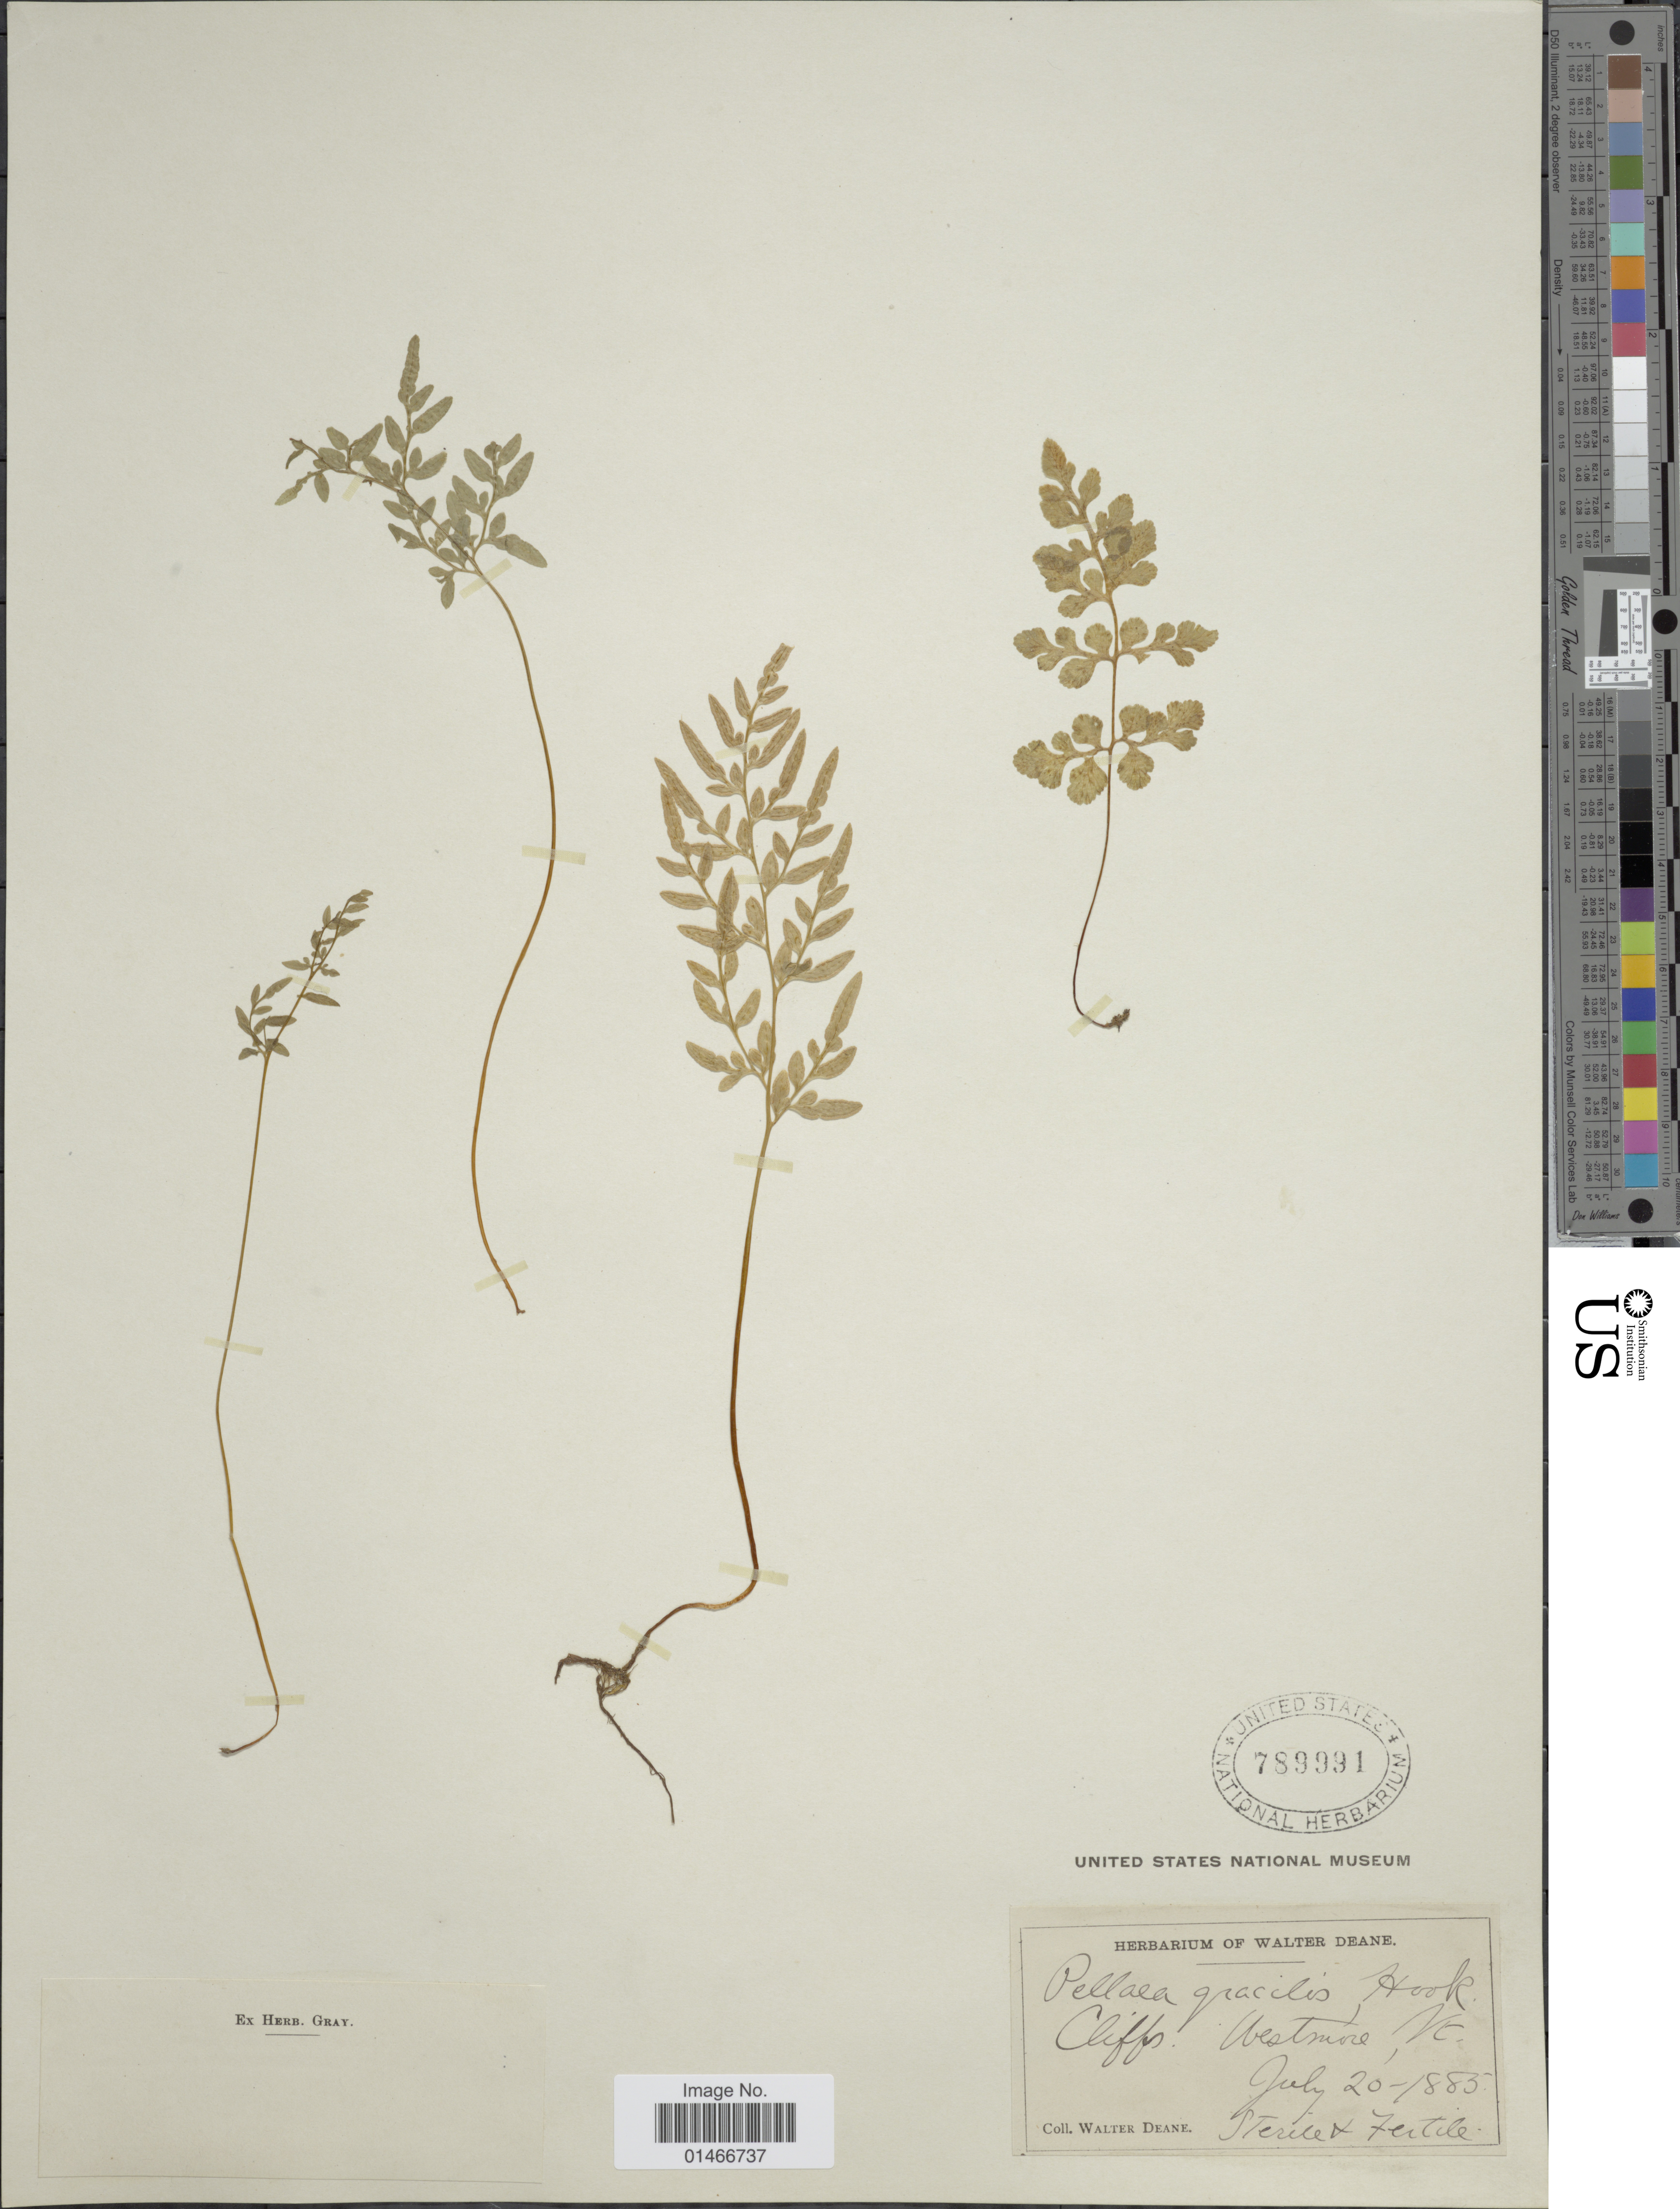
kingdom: Plantae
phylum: Tracheophyta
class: Polypodiopsida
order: Polypodiales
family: Pteridaceae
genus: Cryptogramma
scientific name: Cryptogramma stelleri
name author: (S.G. Gmel.) Prantl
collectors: W. Deane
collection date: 1885-07-20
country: United States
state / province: Vermont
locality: Westmore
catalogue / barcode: US 789991